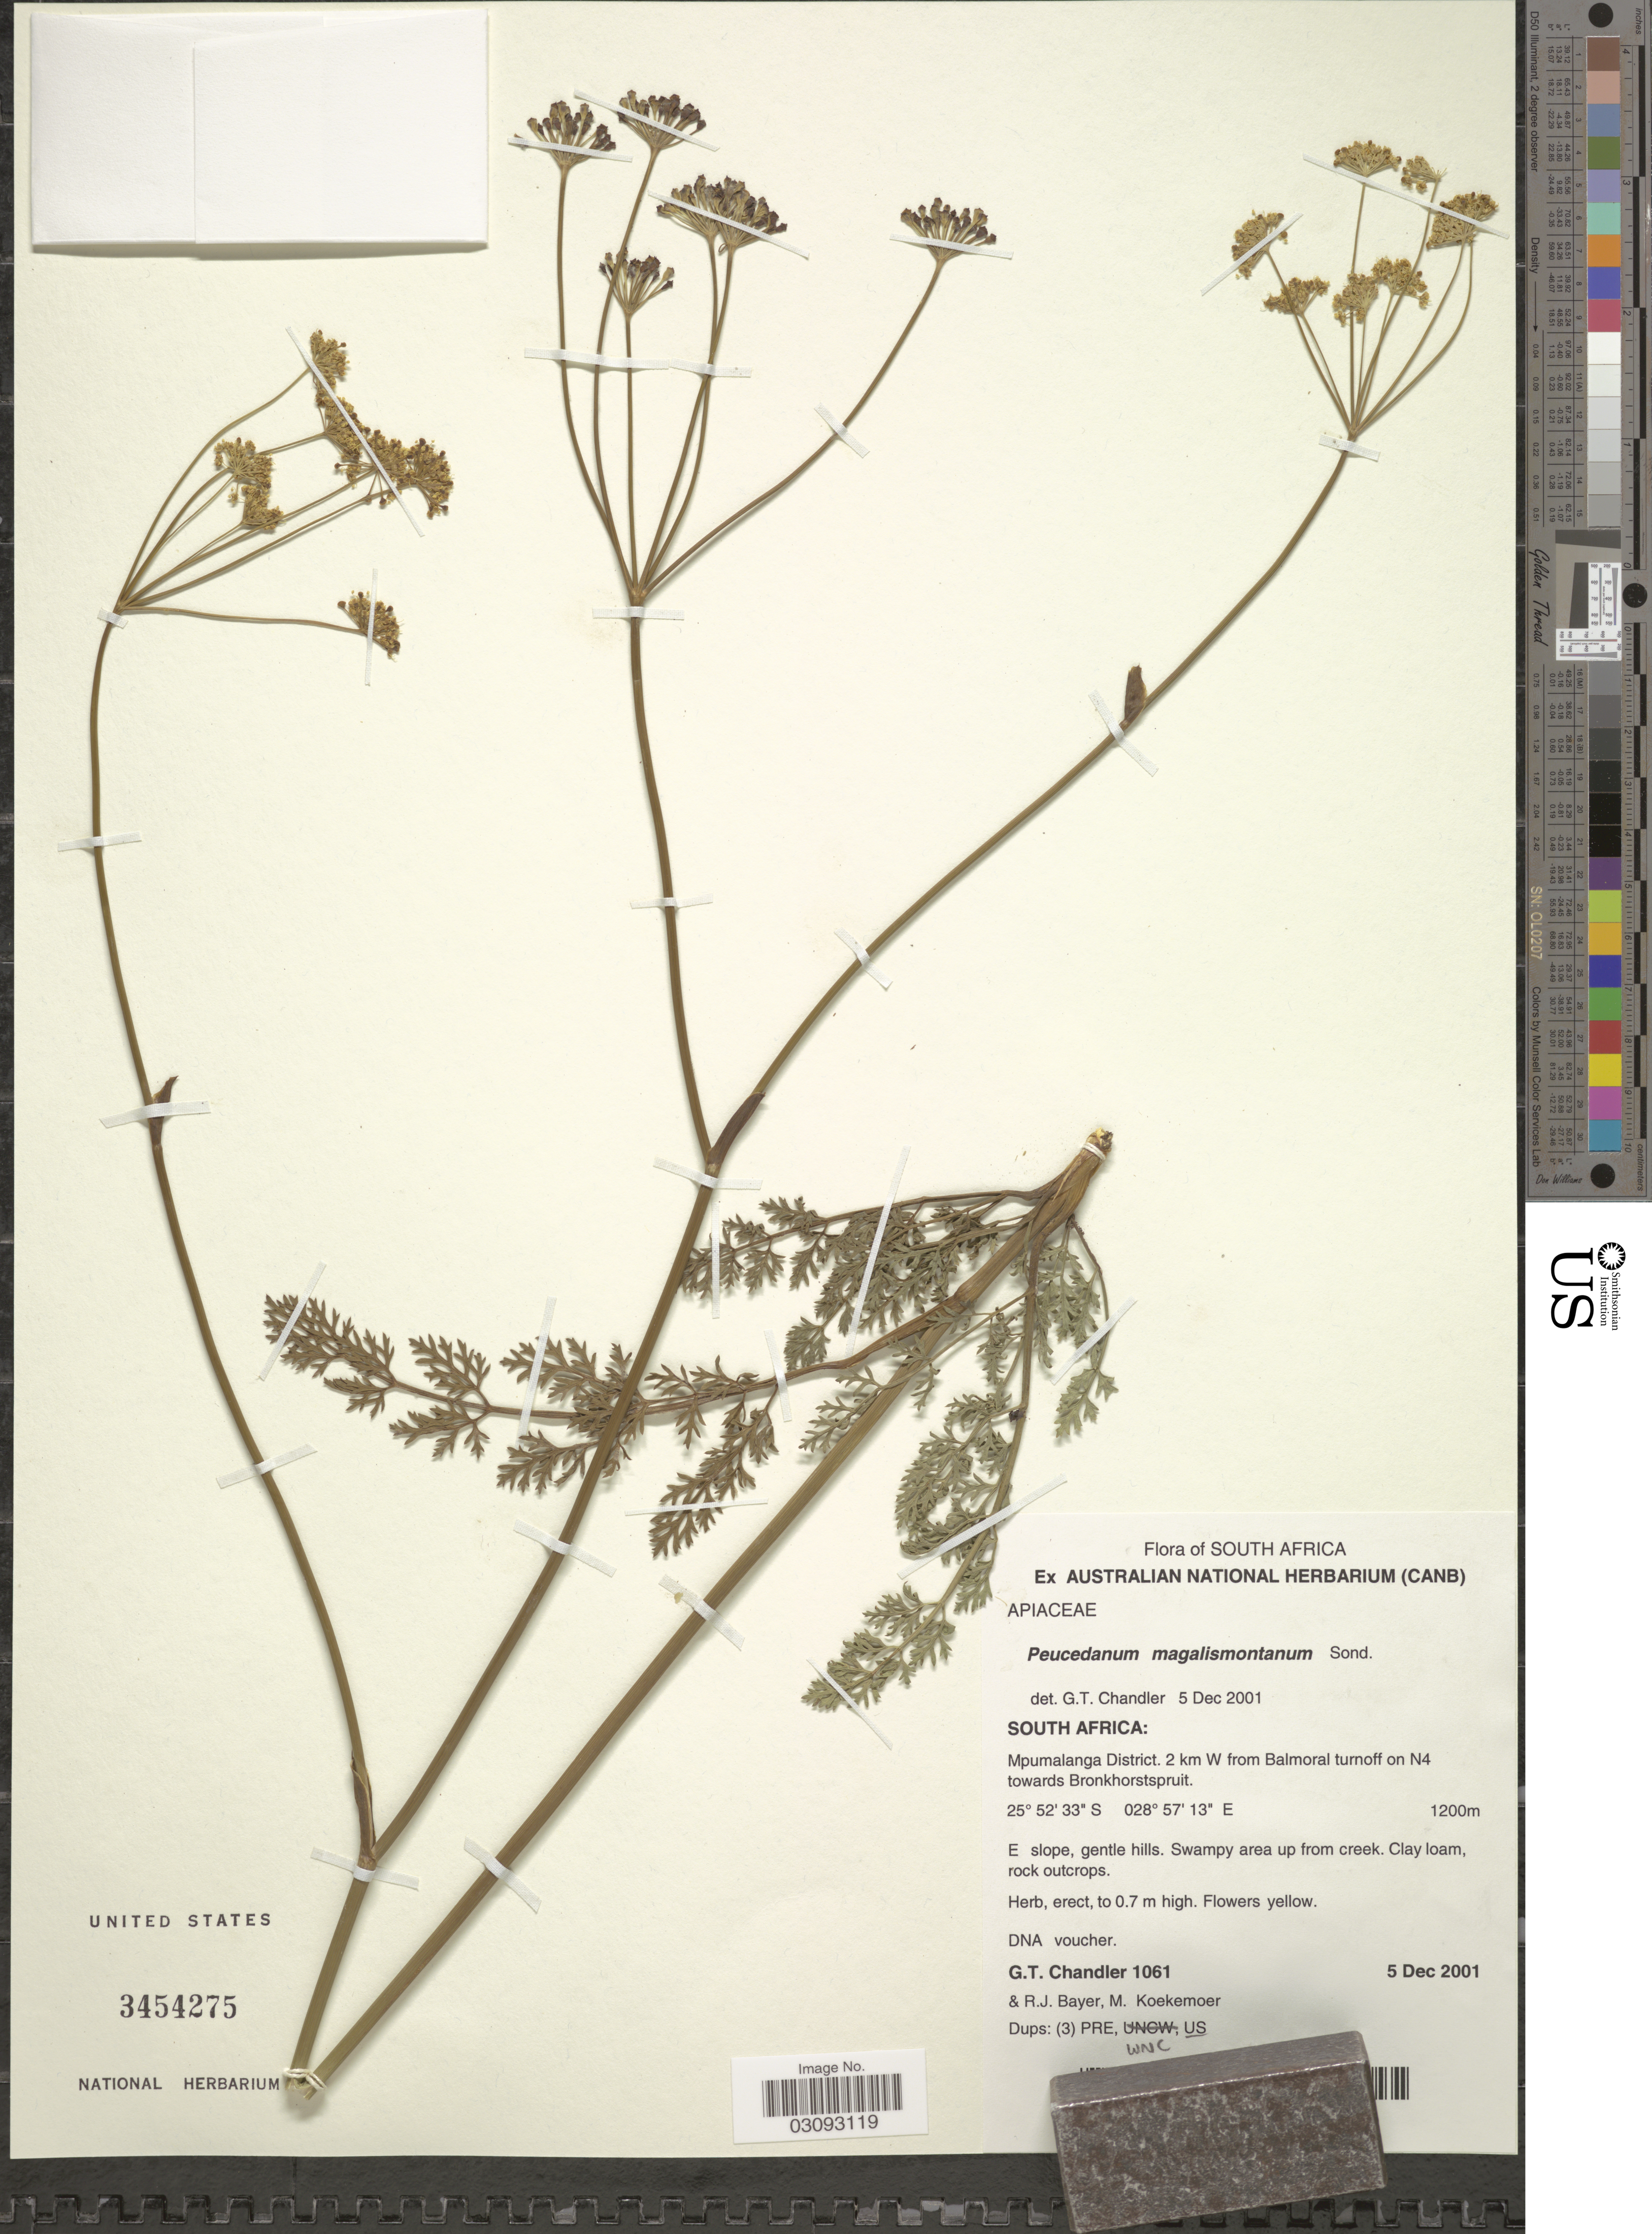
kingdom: Plantae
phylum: Tracheophyta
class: Magnoliopsida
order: Apiales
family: Apiaceae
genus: Peucedanum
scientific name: Peucedanum magalismontanum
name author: Sond.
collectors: G. Chandler, R. Bayer & M. Koekemoer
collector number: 1061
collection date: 2001-12-05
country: South Africa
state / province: Mpumalanga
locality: Mpumalanga District. 2 km W from Balmoral turnoff on N4 towards Bronkhorstspruit.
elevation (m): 1200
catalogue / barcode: US 3454275